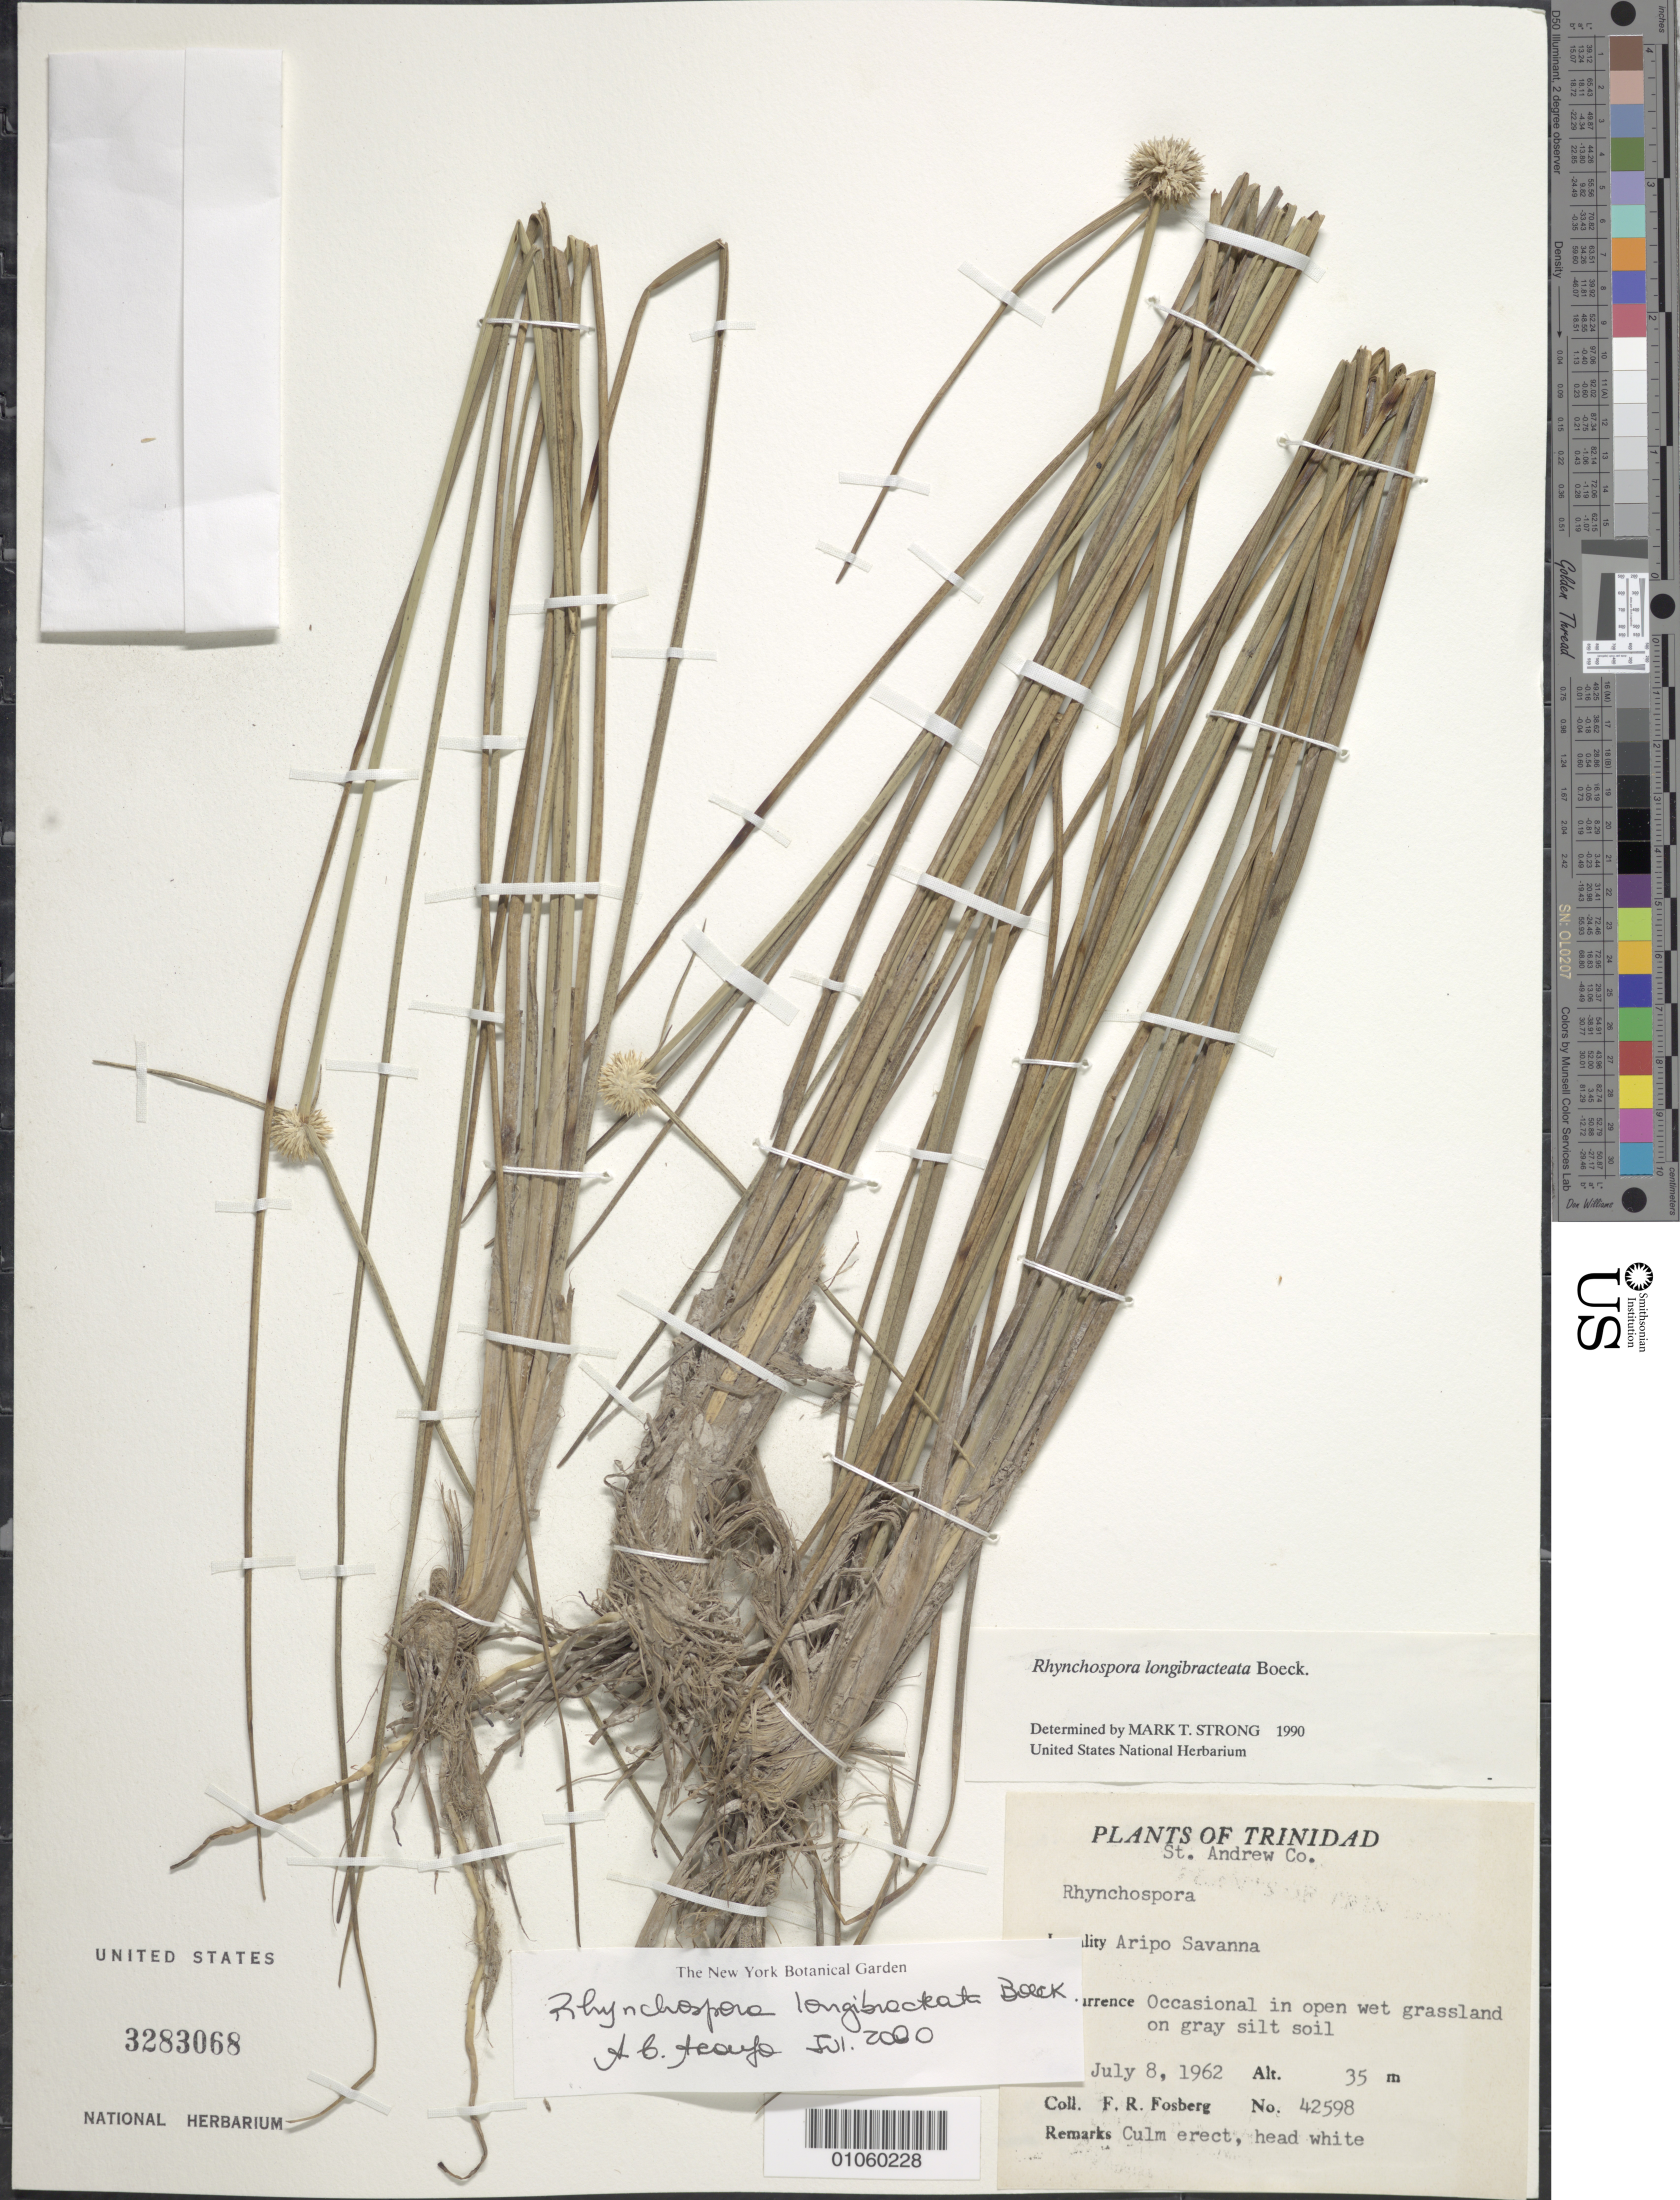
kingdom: Plantae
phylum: Tracheophyta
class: Liliopsida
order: Poales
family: Cyperaceae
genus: Rhynchospora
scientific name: Rhynchospora longibracteata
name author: Boeckeler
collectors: F. R. Fosberg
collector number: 42598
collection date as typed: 08 Jul 1962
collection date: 1962-07-08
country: Trinidad and Tobago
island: Trinidad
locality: Aripo Savanna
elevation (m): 35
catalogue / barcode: US 3283068